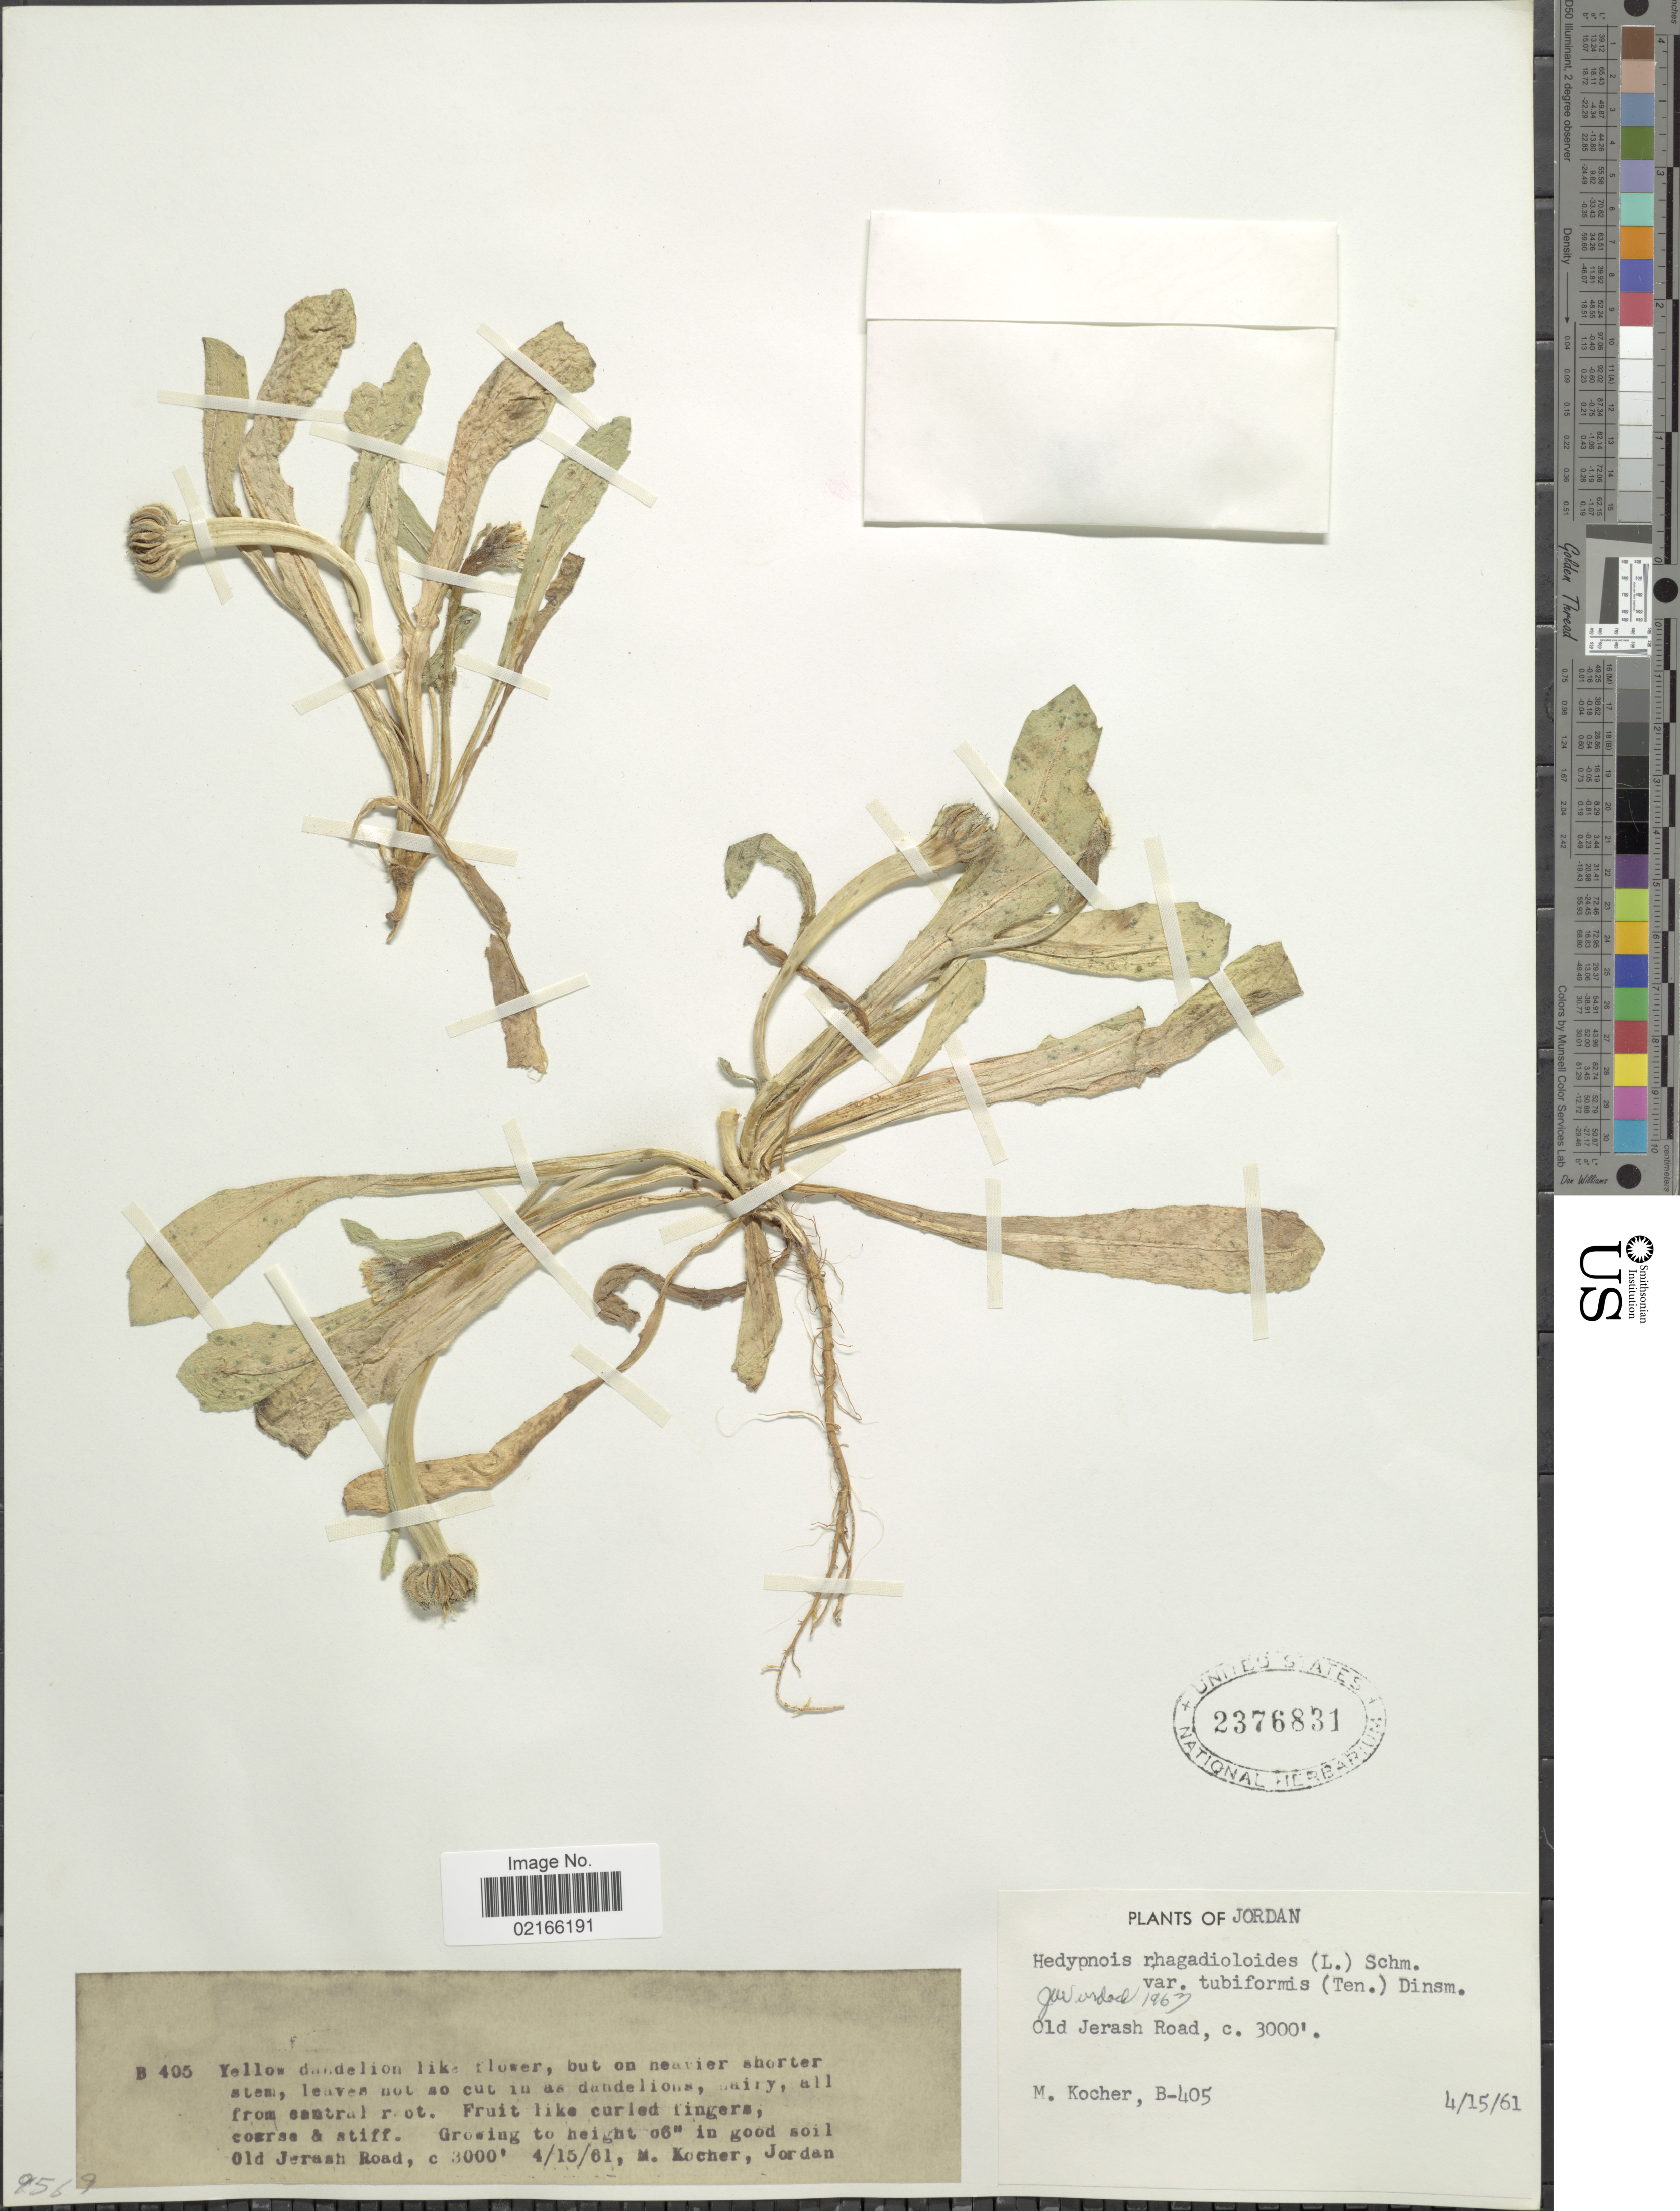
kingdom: Plantae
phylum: Tracheophyta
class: Magnoliopsida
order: Asterales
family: Asteraceae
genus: Hedypnois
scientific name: Hedypnois rhagadioloides subsp. tubaeformis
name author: (Ten.) Hayek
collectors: M. Kocher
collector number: B-405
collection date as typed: Transcribed d/m/y: 15/4/61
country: Jordan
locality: Old Jerash Road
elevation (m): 914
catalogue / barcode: US 2376831